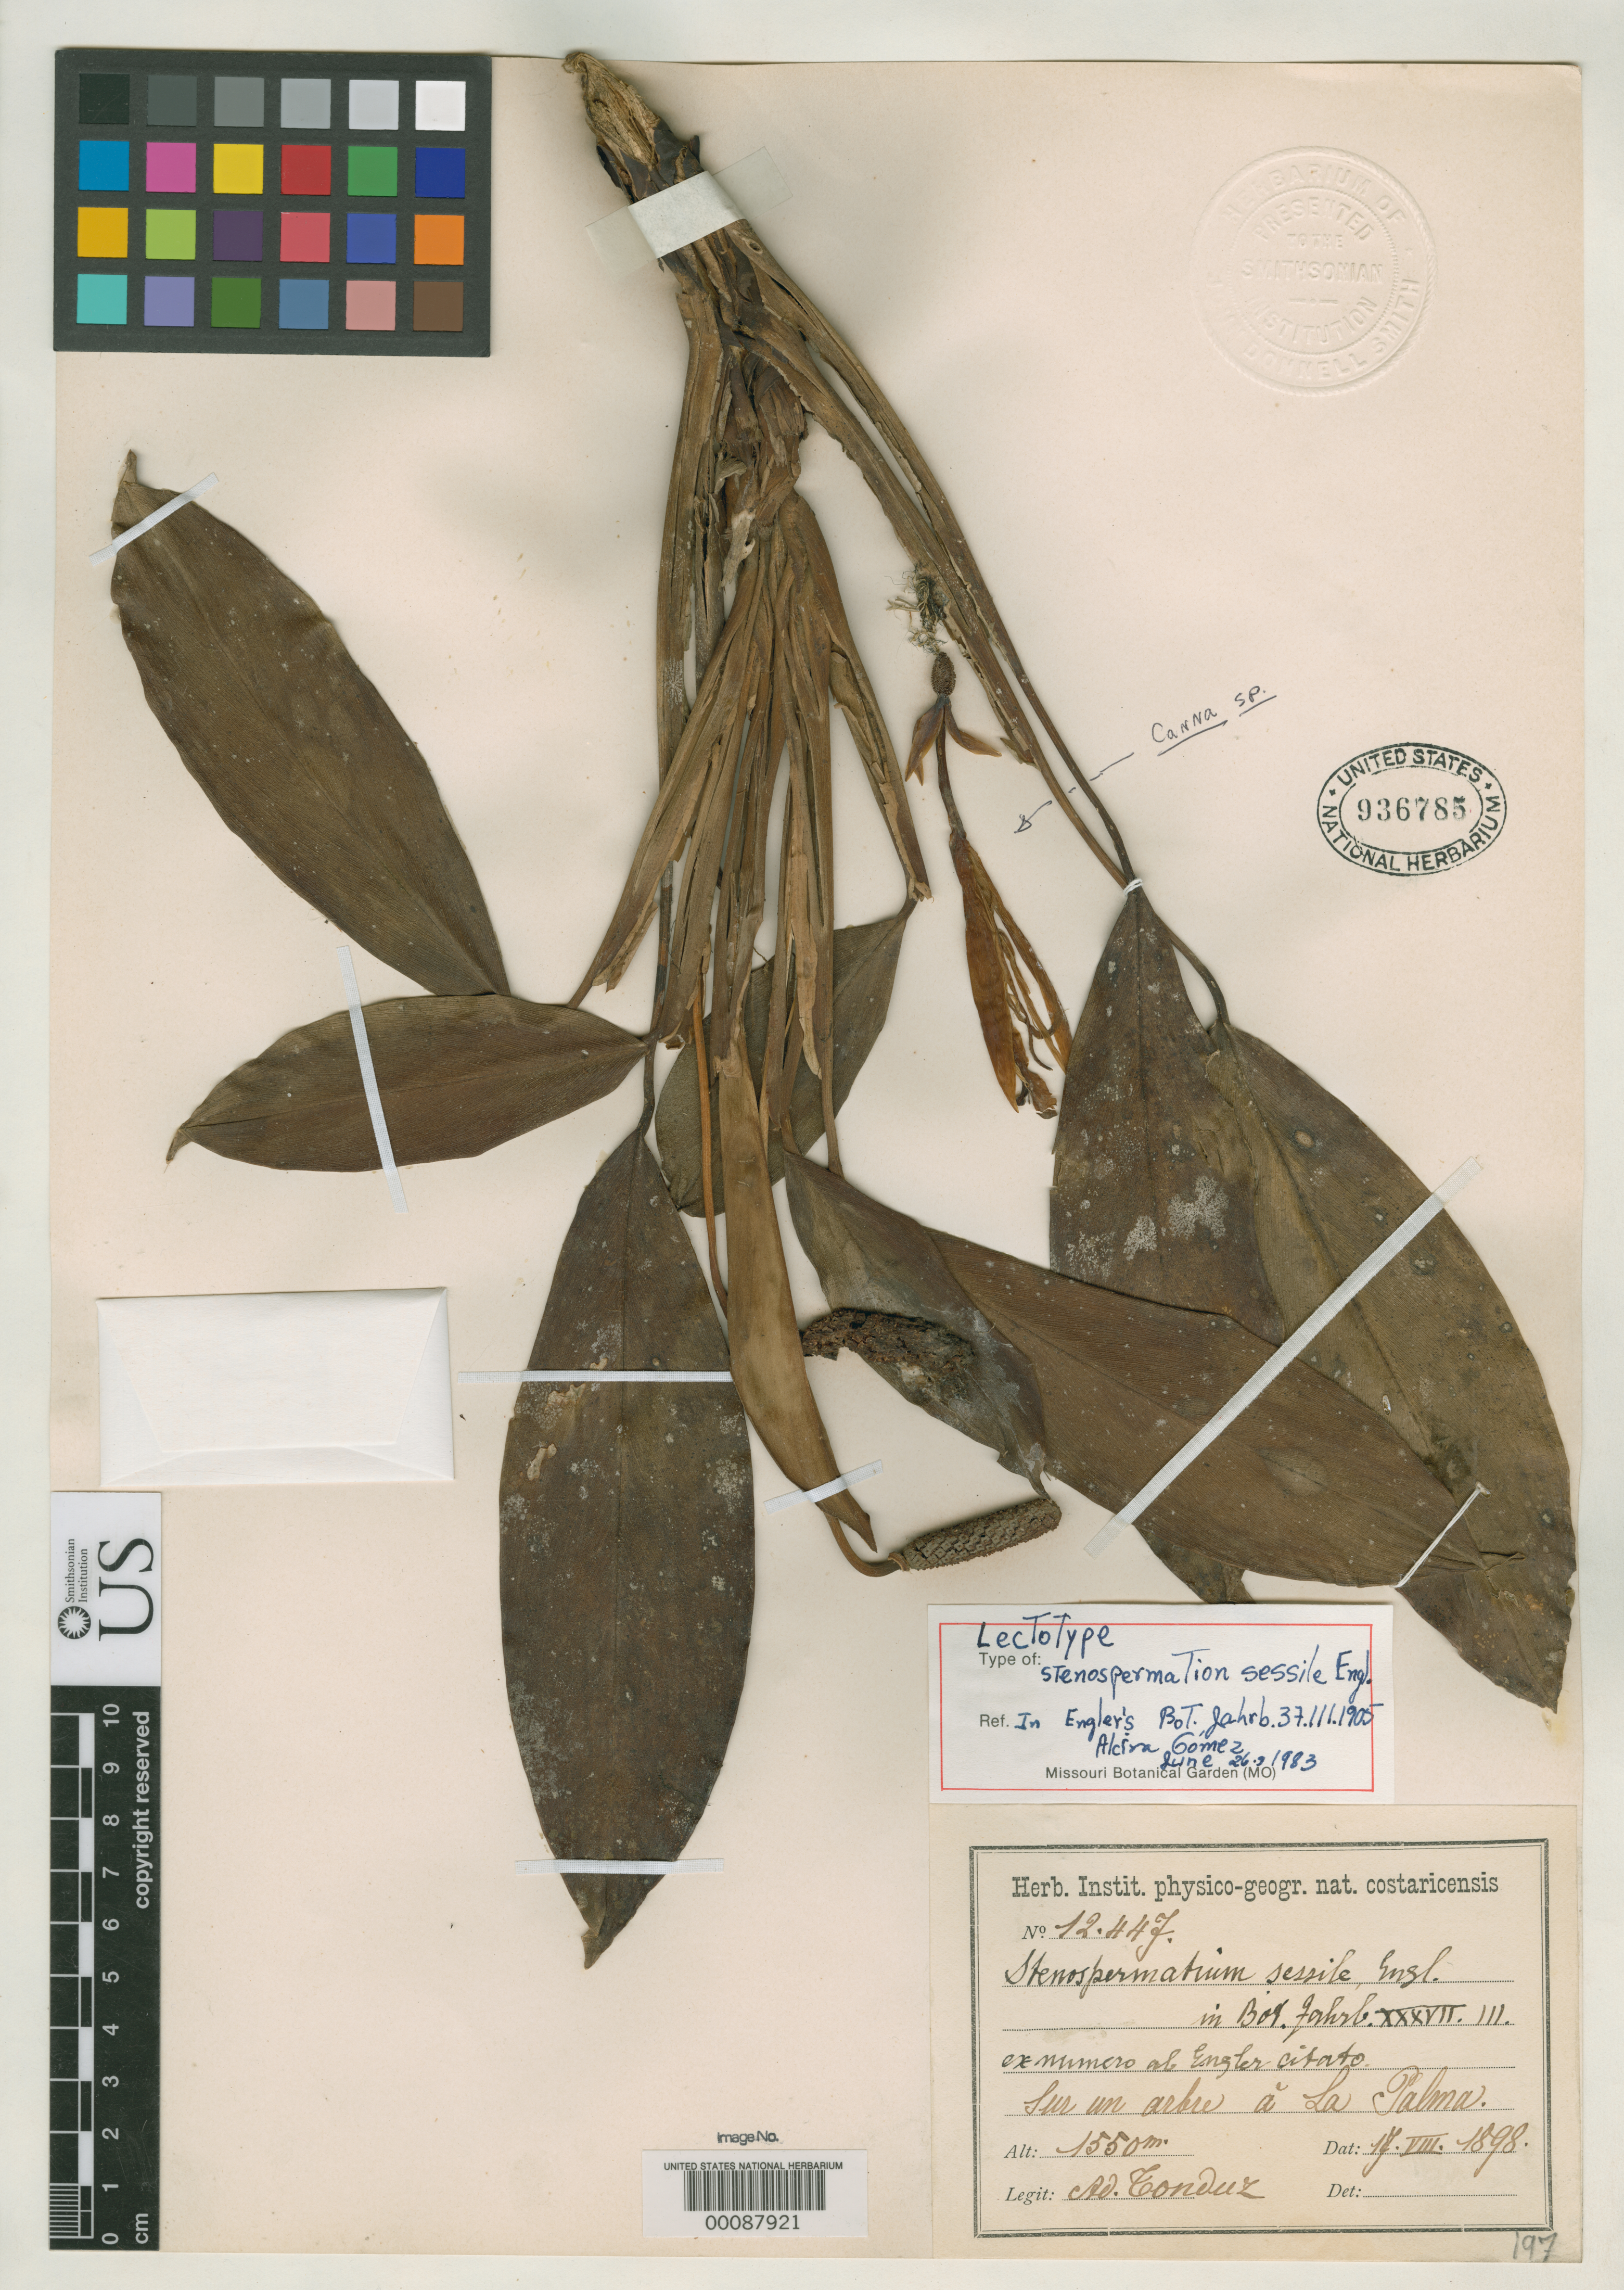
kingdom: Plantae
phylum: Tracheophyta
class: Liliopsida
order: Alismatales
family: Araceae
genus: Stenospermation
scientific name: Stenospermation sessile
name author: Engl.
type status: Isosyntype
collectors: A. Tonduz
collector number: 12447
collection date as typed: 17 Aug 1898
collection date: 1898-08-17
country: Costa Rica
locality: Near La Palma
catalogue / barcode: US 936785